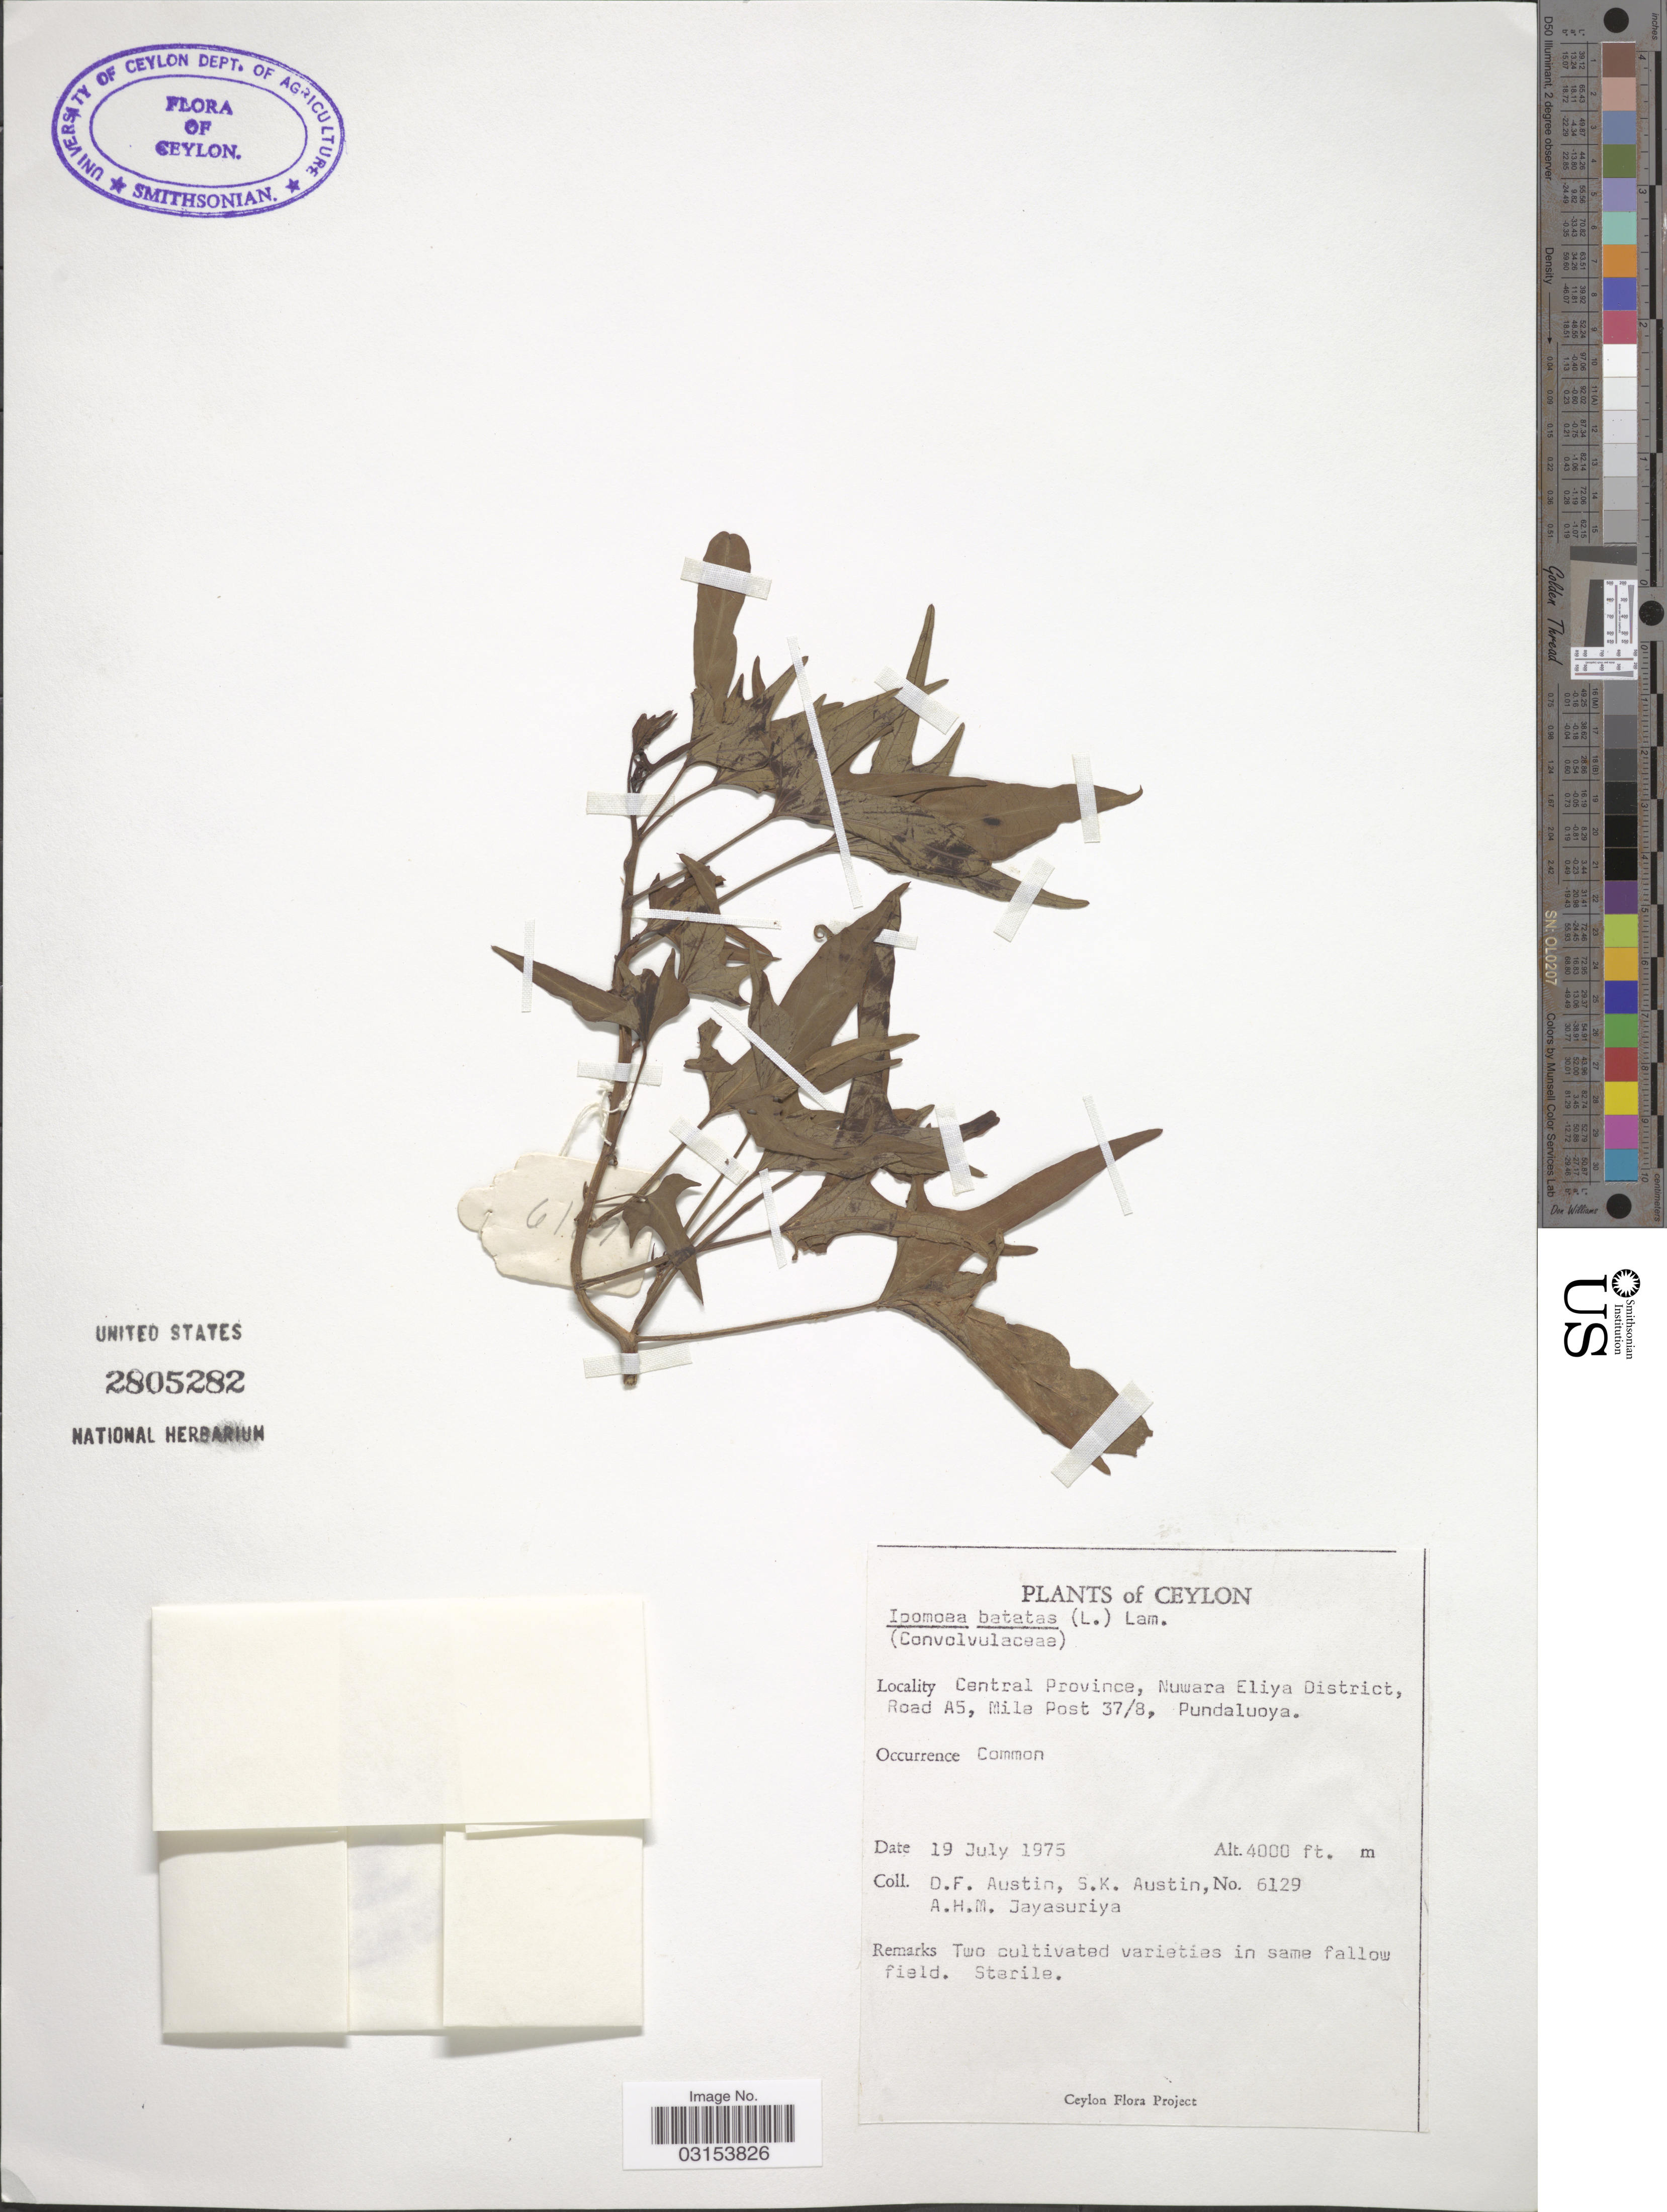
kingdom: Plantae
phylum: Tracheophyta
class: Magnoliopsida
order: Solanales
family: Convolvulaceae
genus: Ipomoea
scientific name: Ipomoea batatas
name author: (L.) Lam.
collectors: D. Austin, S. Austin & A. H. Jayasuriya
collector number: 6129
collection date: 1975-07-19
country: Sri Lanka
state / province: Central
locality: Ceylon. Nuwara Eliya District, Road A5, Mile Post 37/8, Pundaluoya.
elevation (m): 1219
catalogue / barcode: US 2805282